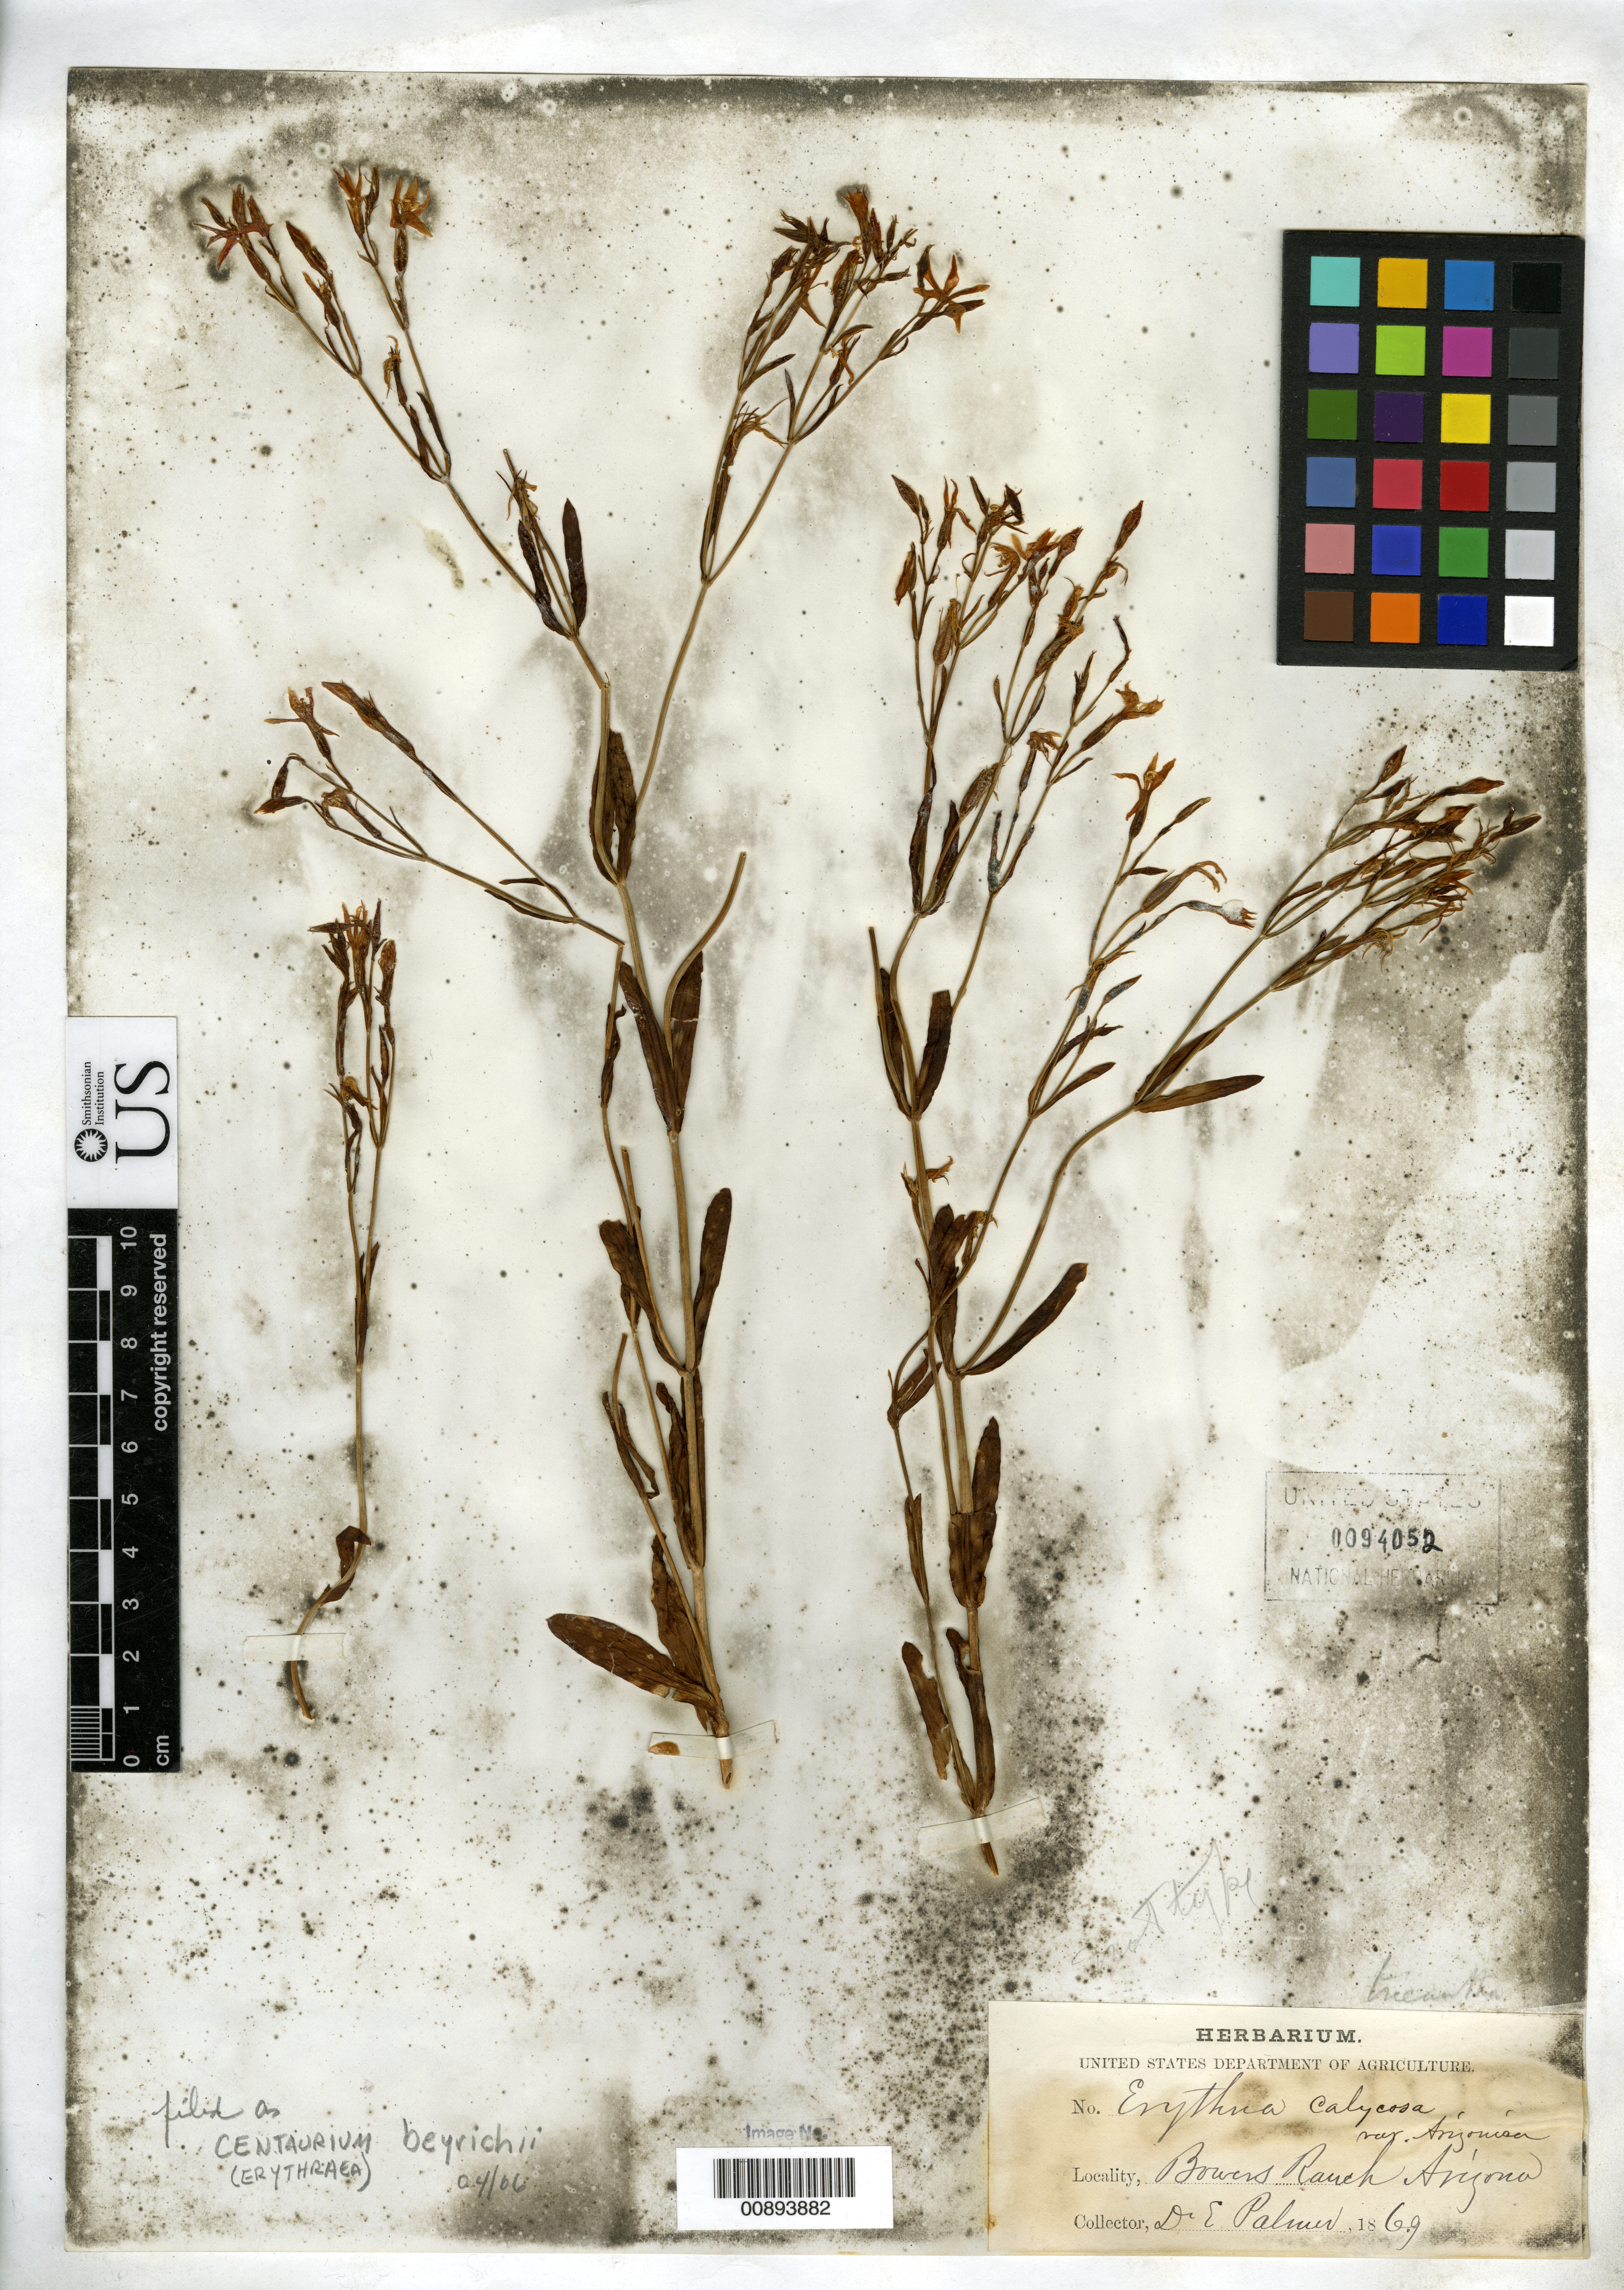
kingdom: Plantae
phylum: Tracheophyta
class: Magnoliopsida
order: Gentianales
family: Gentianaceae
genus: Erythraea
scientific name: Erythraea calycosa var. arizonica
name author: A. Gray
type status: Syntype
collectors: E. Palmer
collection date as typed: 1869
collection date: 1869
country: United States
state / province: Arizona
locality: Bowers Ranch, Arizona.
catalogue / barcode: US 94052